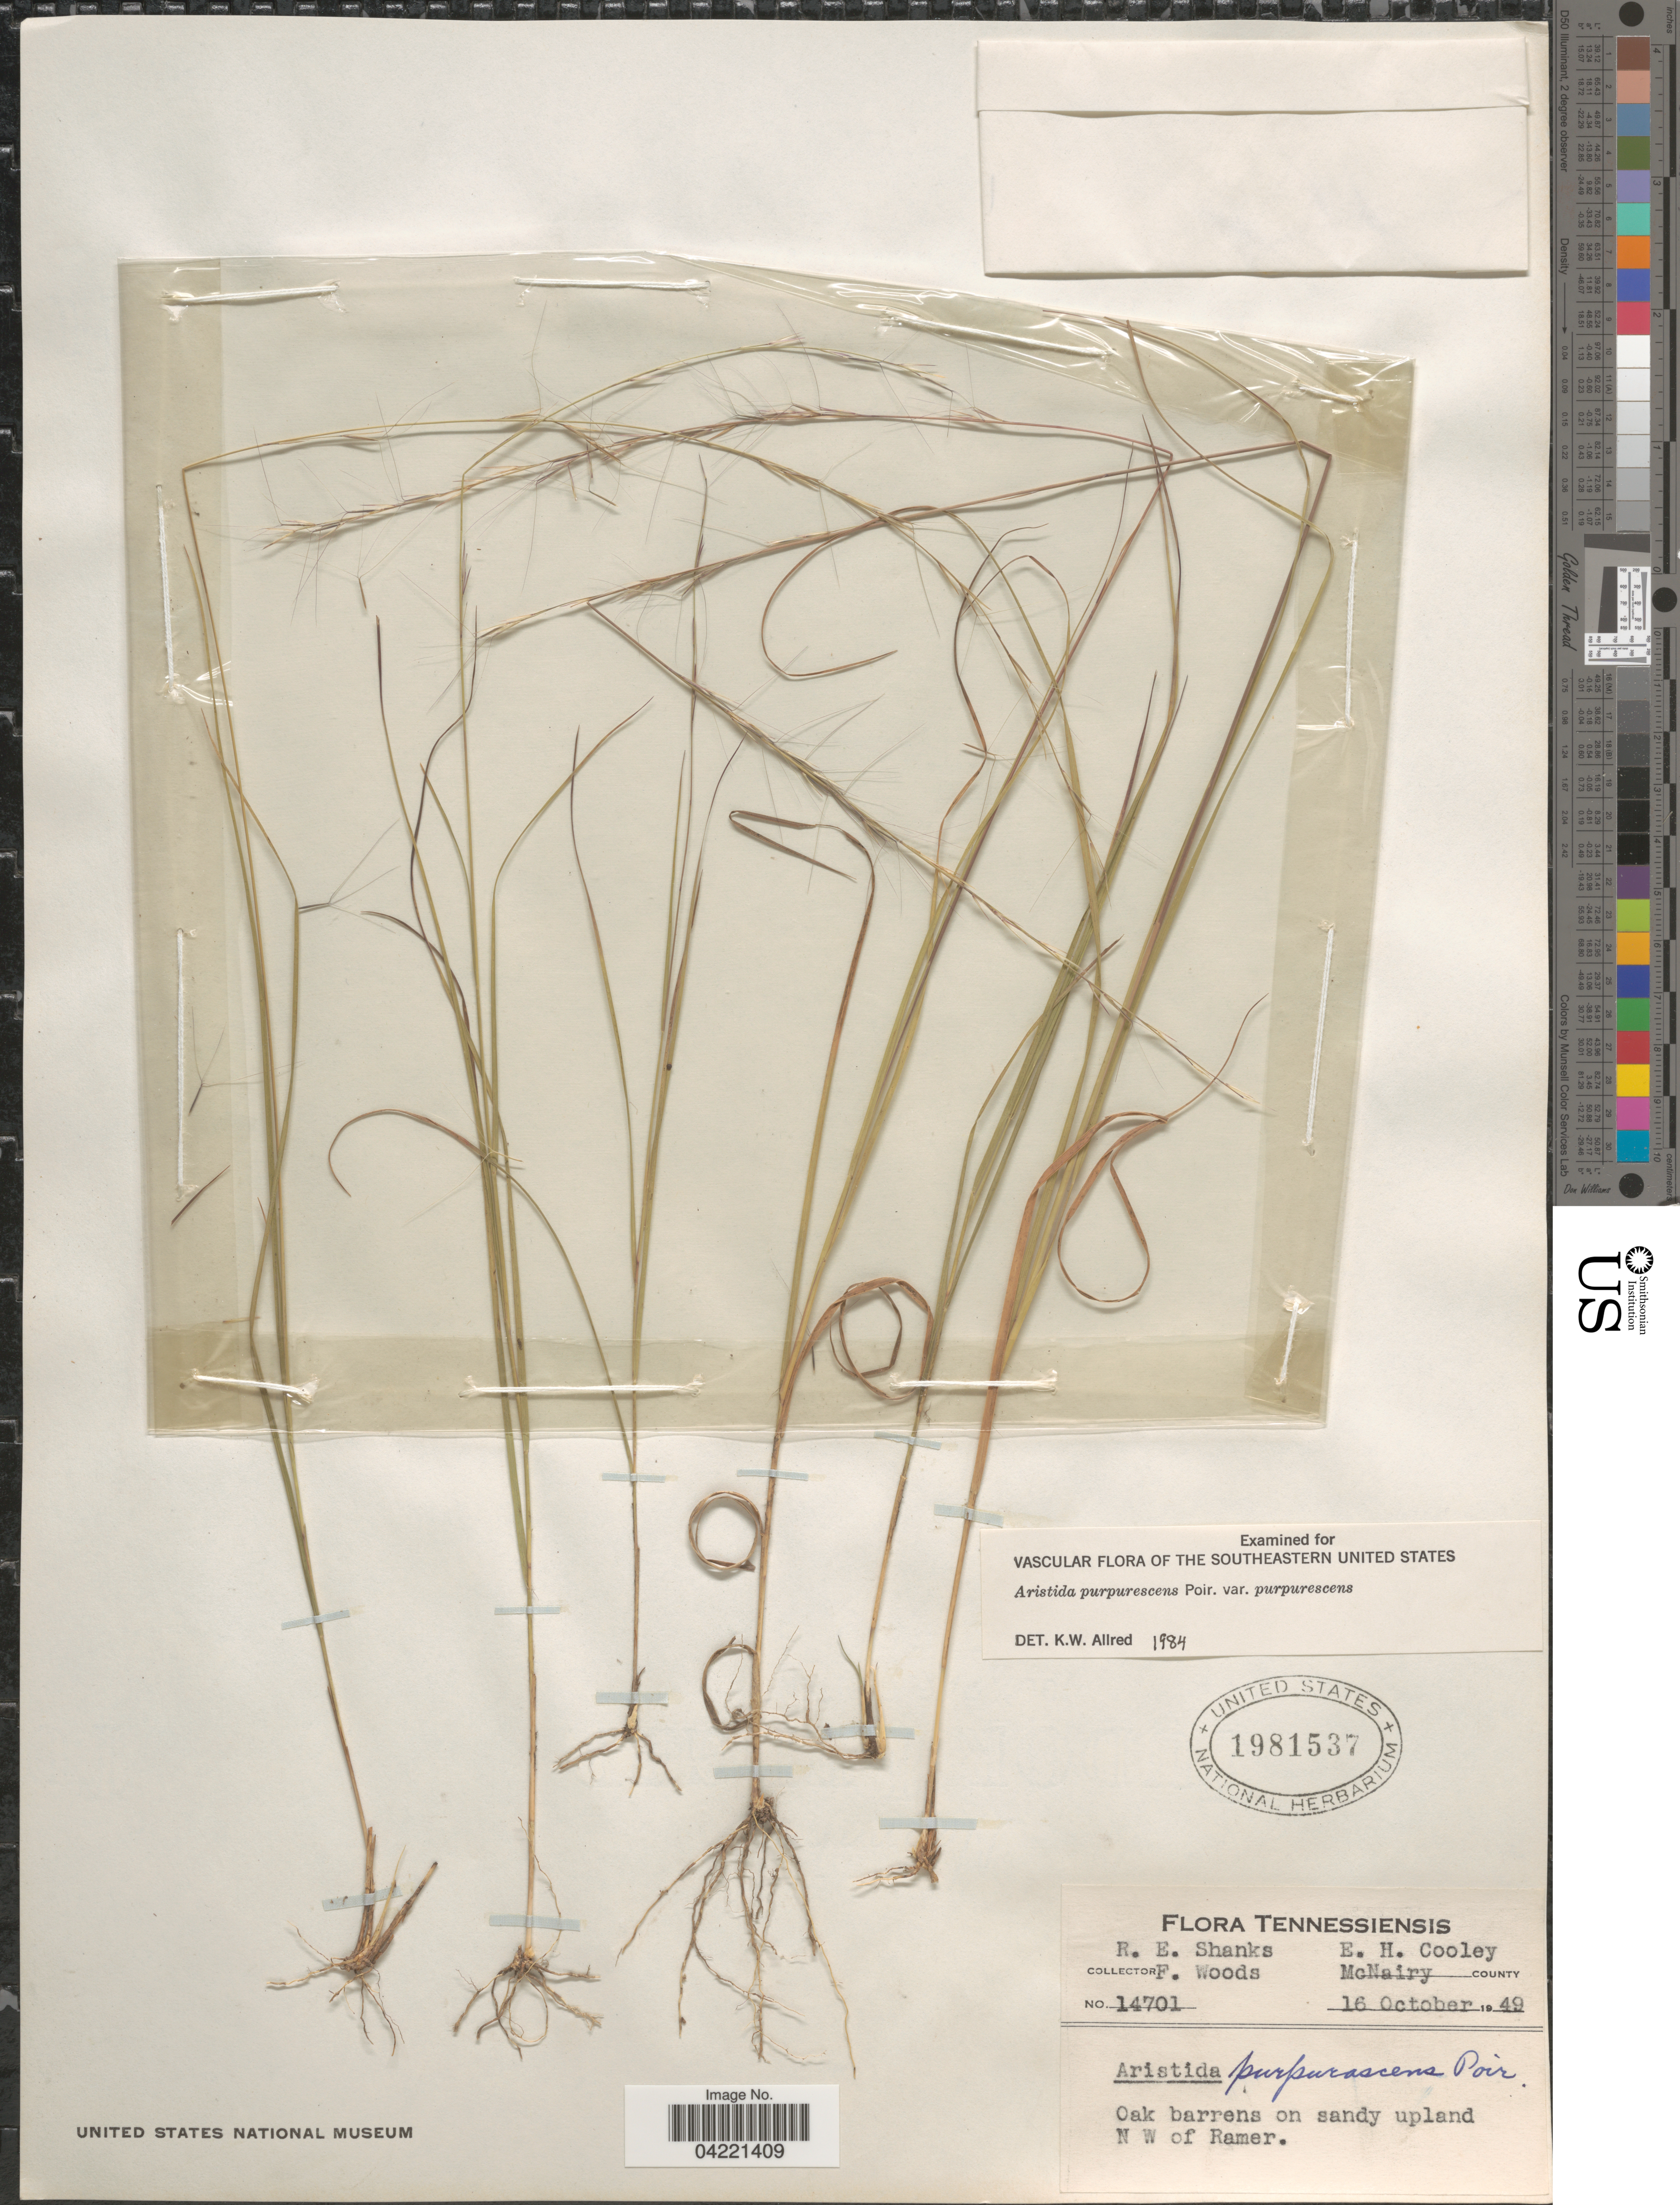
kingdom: Plantae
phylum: Tracheophyta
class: Liliopsida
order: Poales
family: Poaceae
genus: Aristida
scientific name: Aristida purpurascens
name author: Poir.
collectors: R. Shanks, E. H. Cooley & F. Woods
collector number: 14701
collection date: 1949-10-16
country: United States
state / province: Tennessee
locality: McNairy County. Oak barrens on sandy upland N W of Ramer.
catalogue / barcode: US 1981537